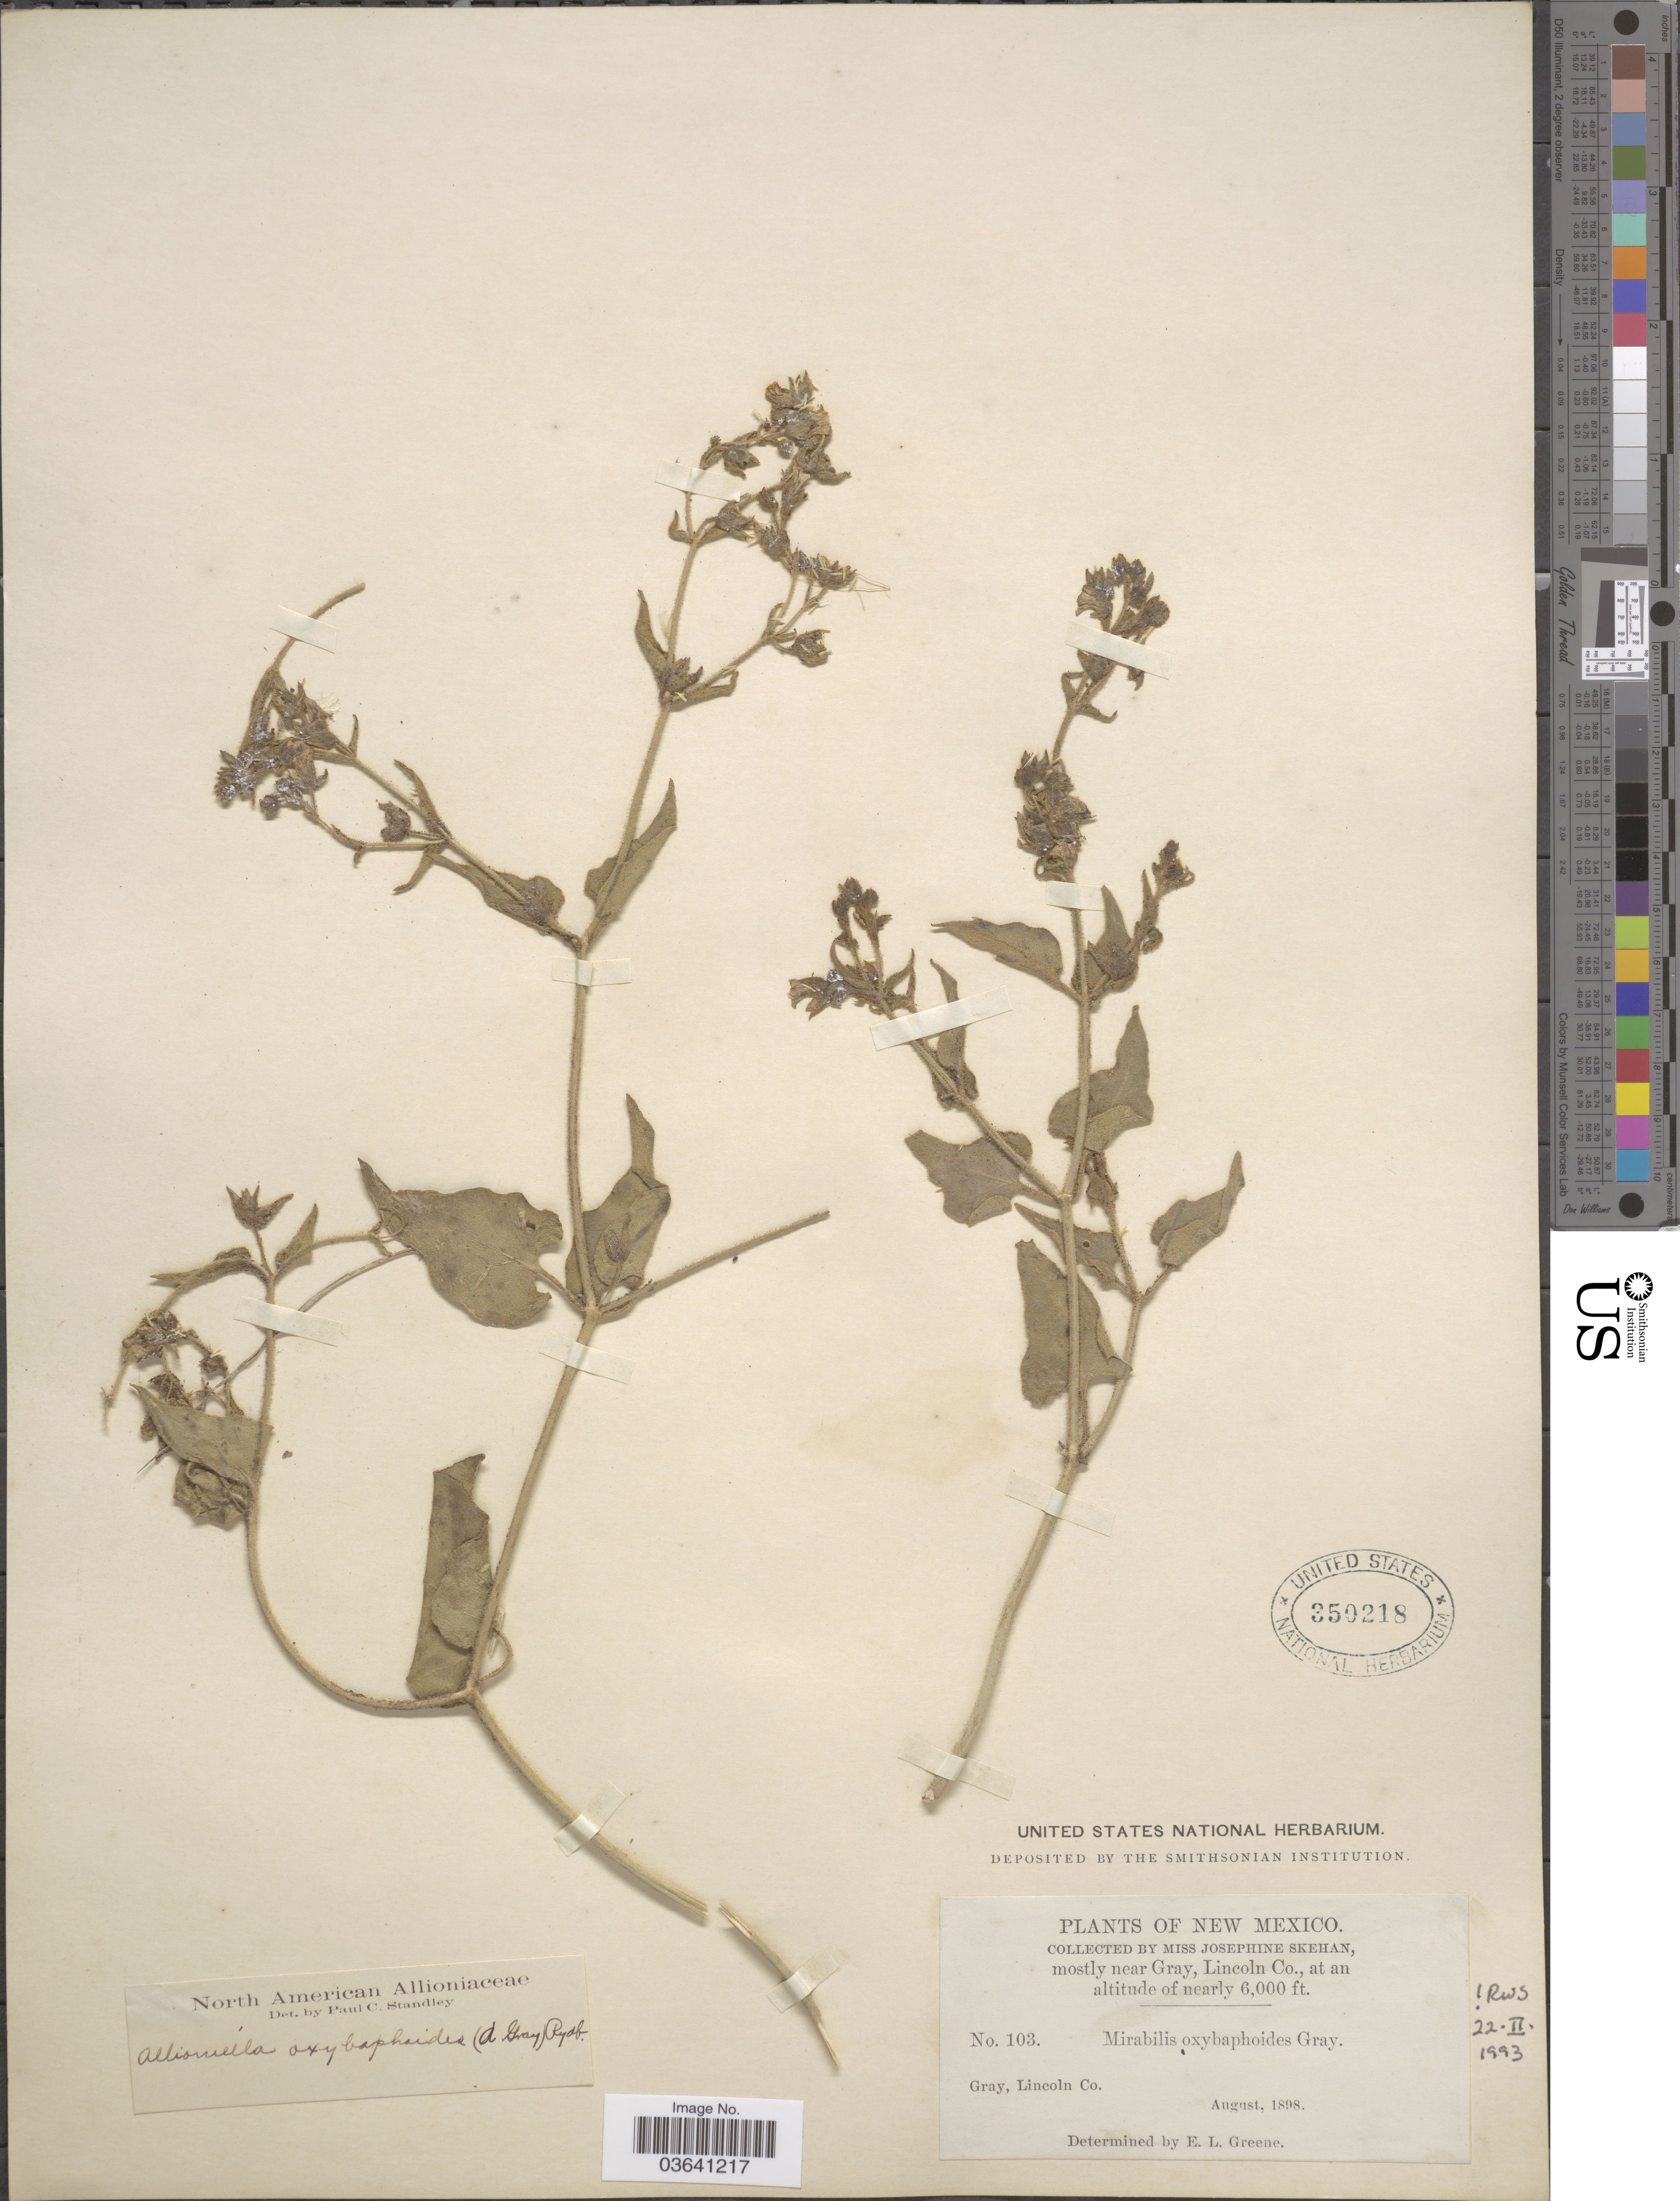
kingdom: Plantae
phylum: Tracheophyta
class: Magnoliopsida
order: Caryophyllales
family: Nyctaginaceae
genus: Mirabilis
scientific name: Mirabilis oxybaphoides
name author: (A. Gray) A. Gray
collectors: J. Skehan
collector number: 103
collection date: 1898-08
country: United States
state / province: New Mexico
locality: Mostly near Gray, Lincoln Co. Gray, Lincoln Co.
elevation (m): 1829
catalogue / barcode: US 350218